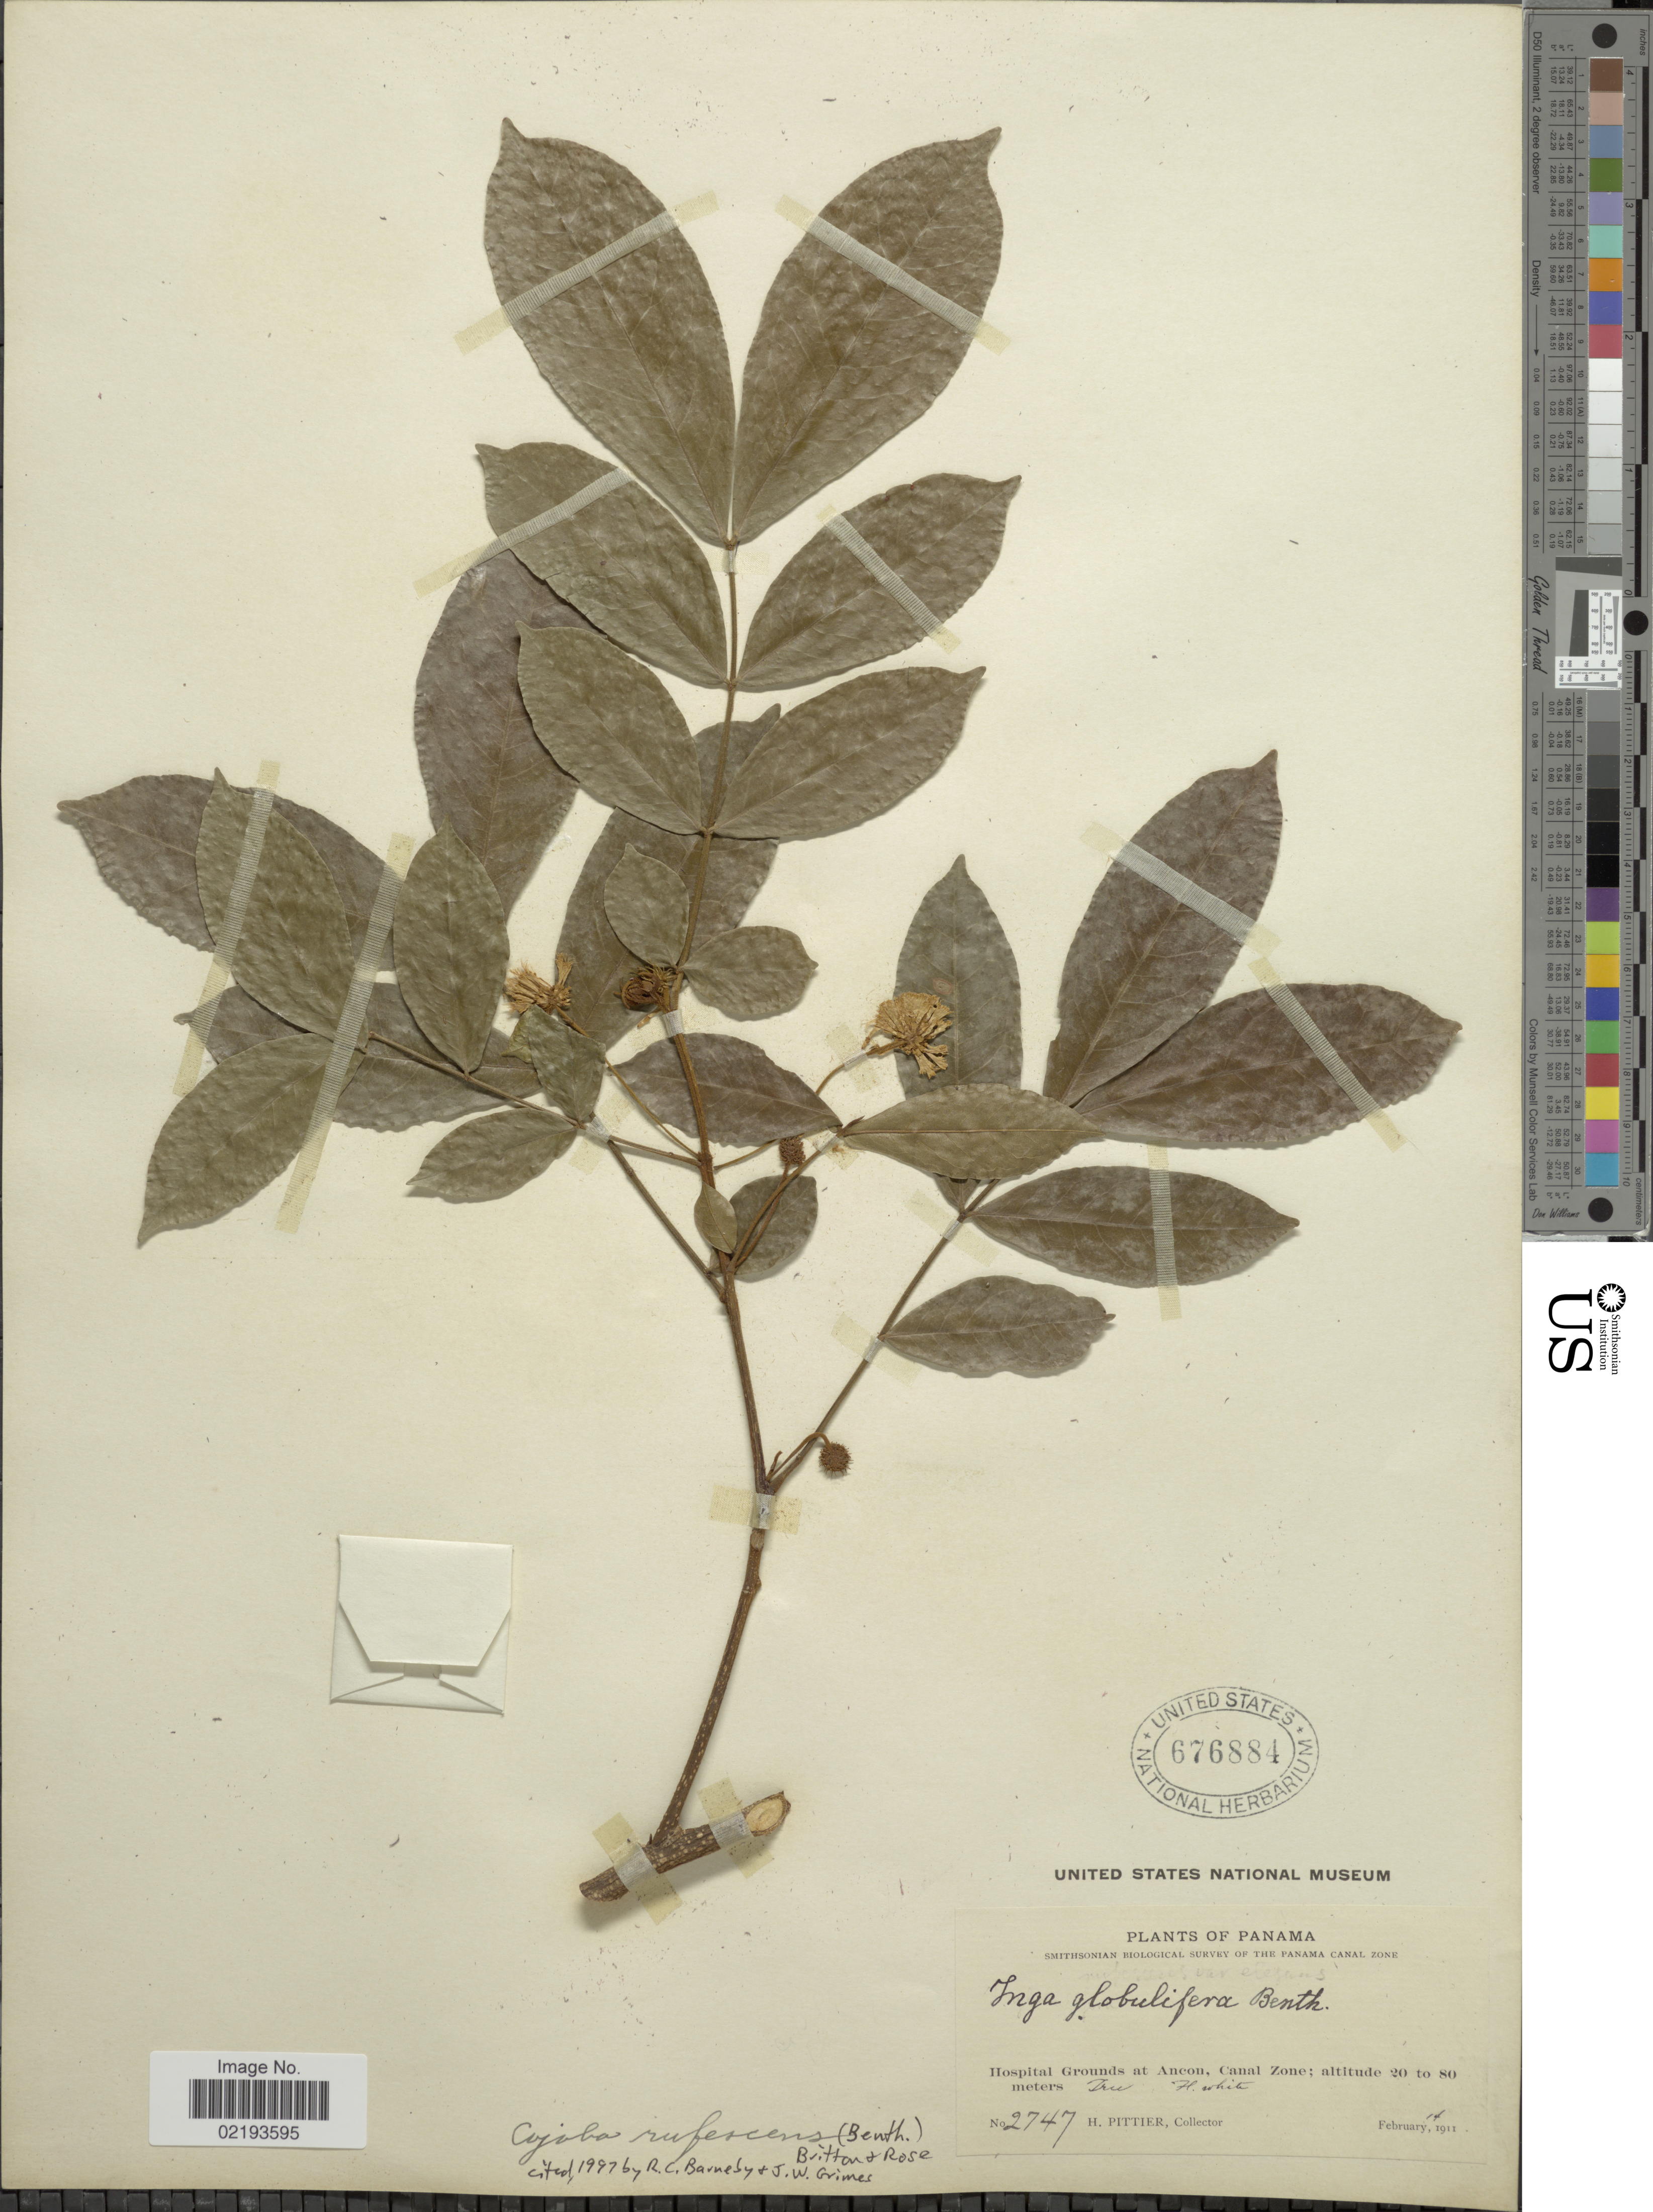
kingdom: Plantae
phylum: Tracheophyta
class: Magnoliopsida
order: Fabales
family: Fabaceae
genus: Cojoba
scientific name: Cojoba rufescens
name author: (Benth.) Britton & Rose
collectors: H. F. Pittier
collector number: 2747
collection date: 1911-02-14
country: Panama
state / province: Colón / Panamá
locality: Hospital Grounds at Ancon, Canal Zone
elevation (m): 20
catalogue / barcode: US 676884